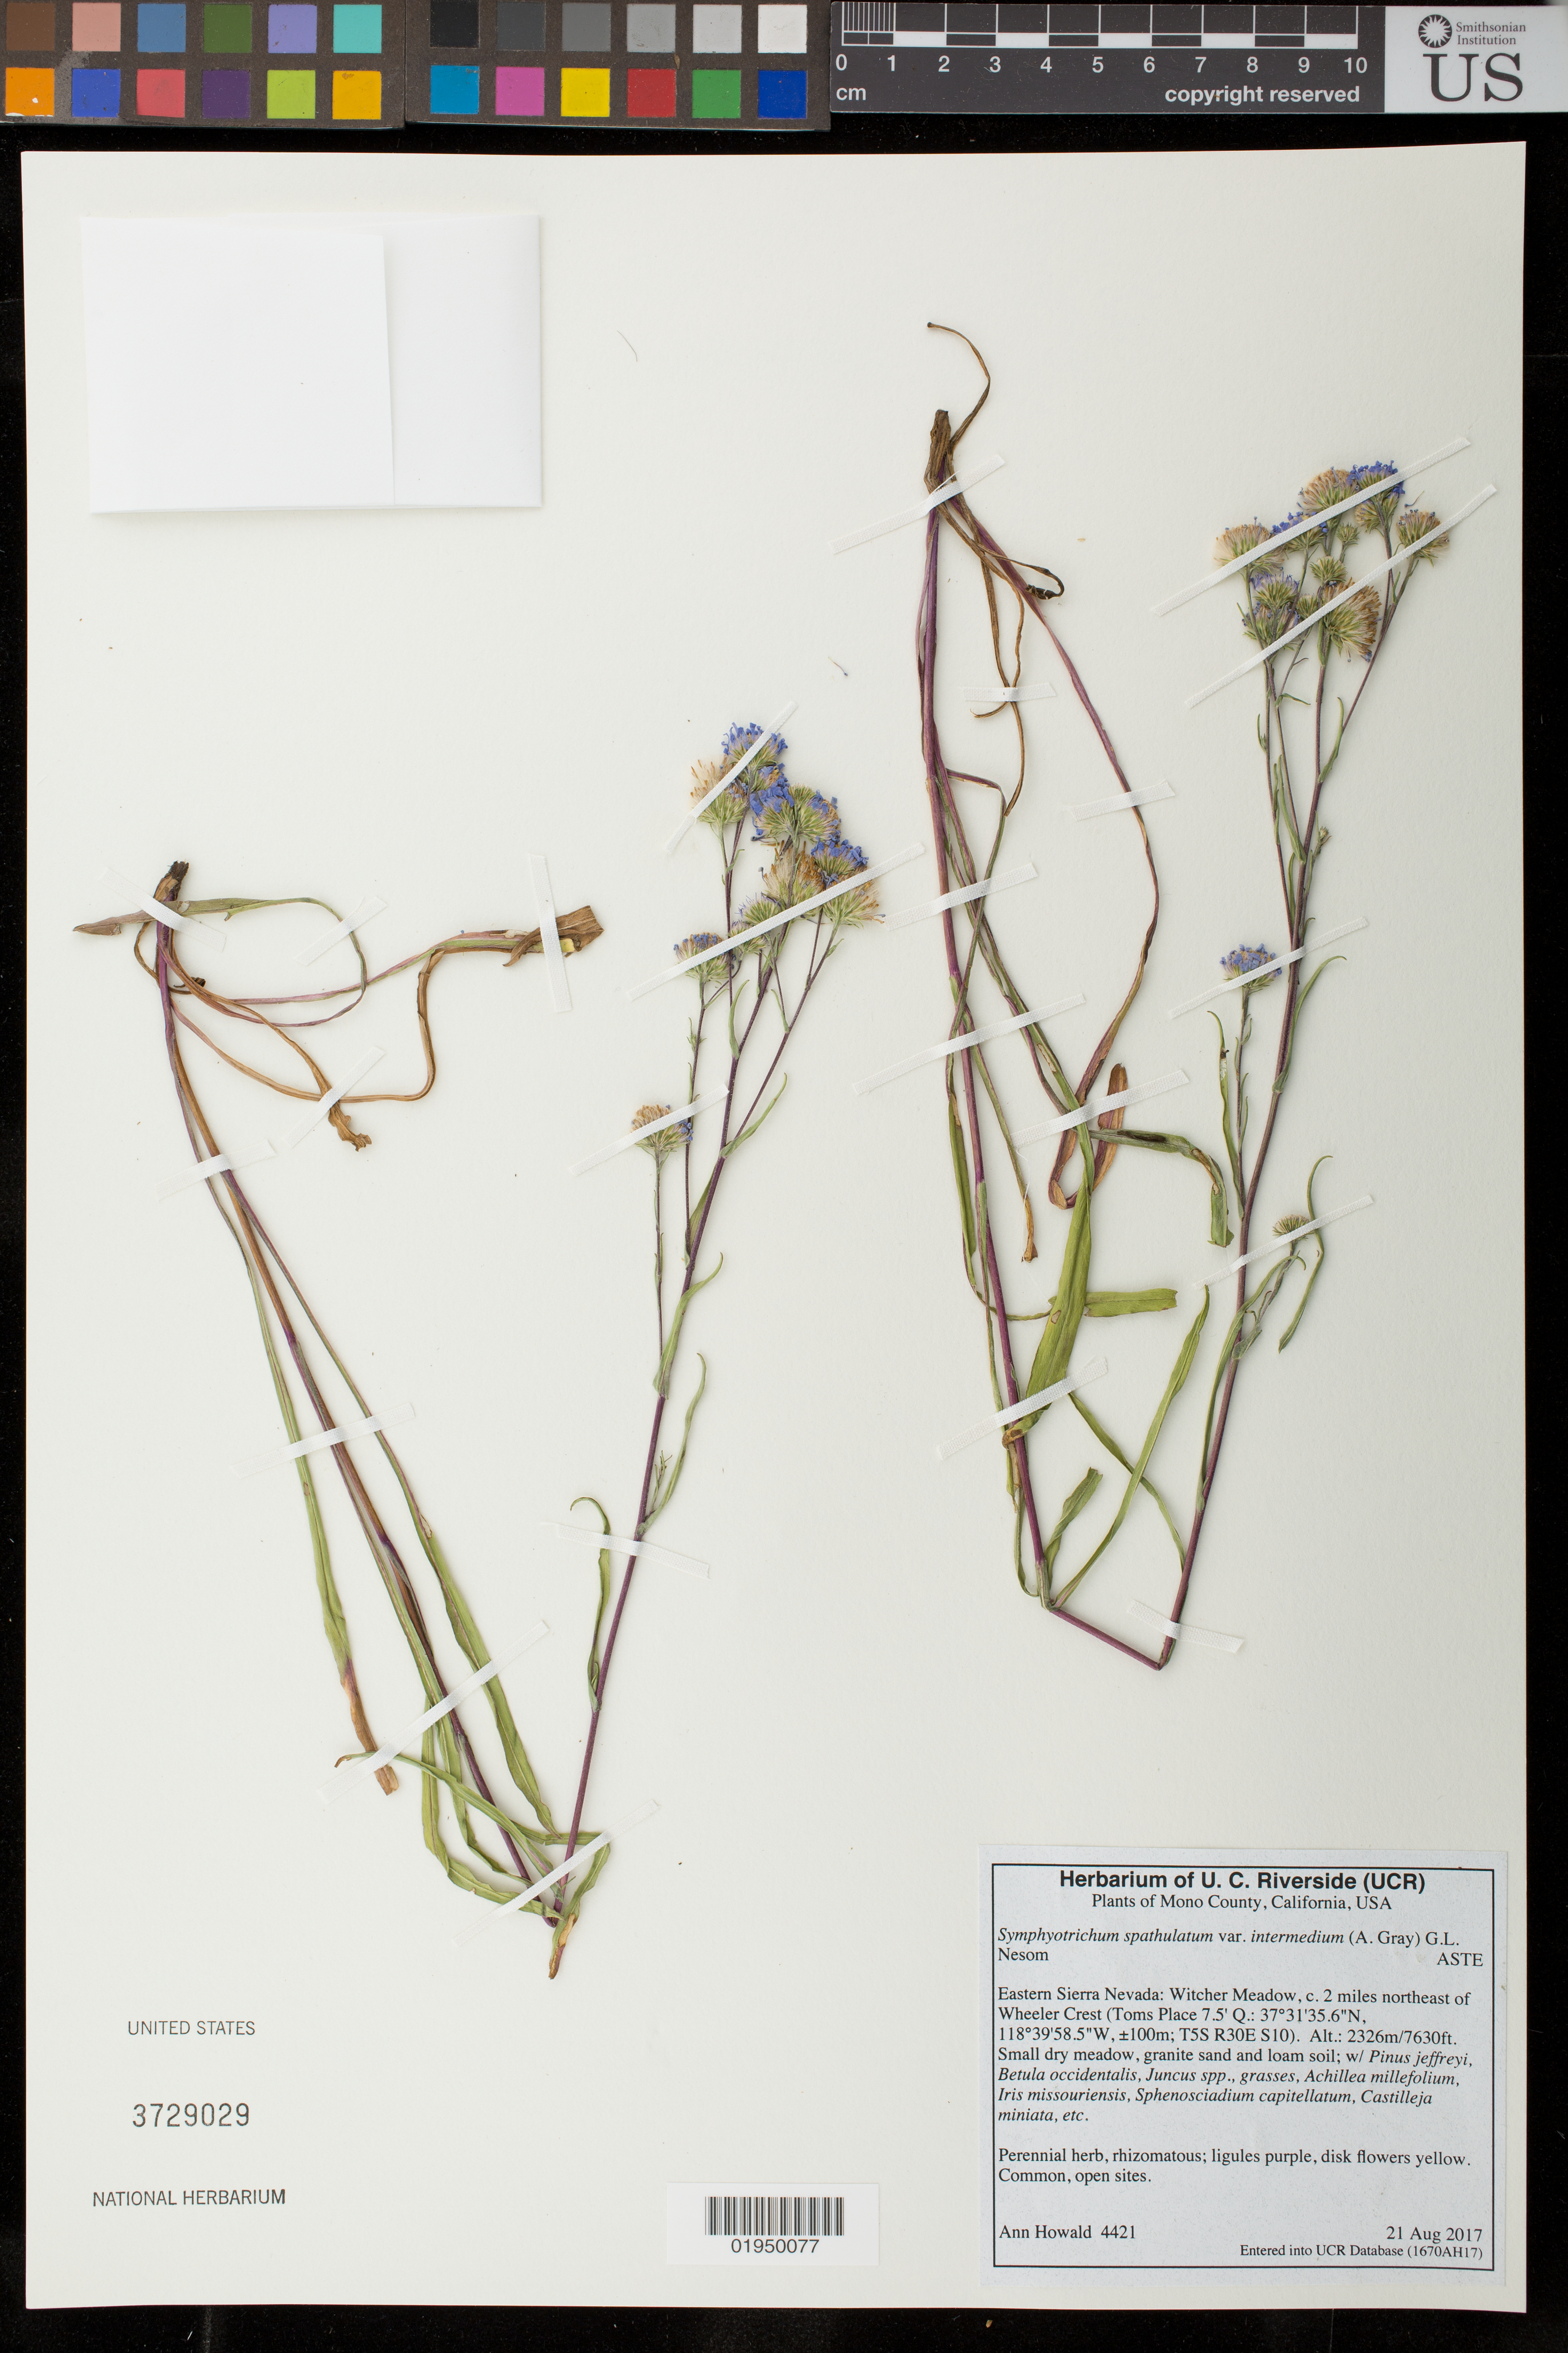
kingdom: Plantae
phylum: Tracheophyta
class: Magnoliopsida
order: Asterales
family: Asteraceae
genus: Symphyotrichum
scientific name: Symphyotrichum spathulatum var. intermedium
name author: (A. Gray) G.L. Nesom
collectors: A. Howald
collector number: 4421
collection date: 2017-08-21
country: United States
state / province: California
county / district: Mono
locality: Eastern Sierra Nevada: Witcher Meadow. c. 2 miles norrtheast of Wheeler Crest (Toms Place)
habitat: small dry meadow, granite sand and loam soil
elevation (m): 2326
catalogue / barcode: US 37298029